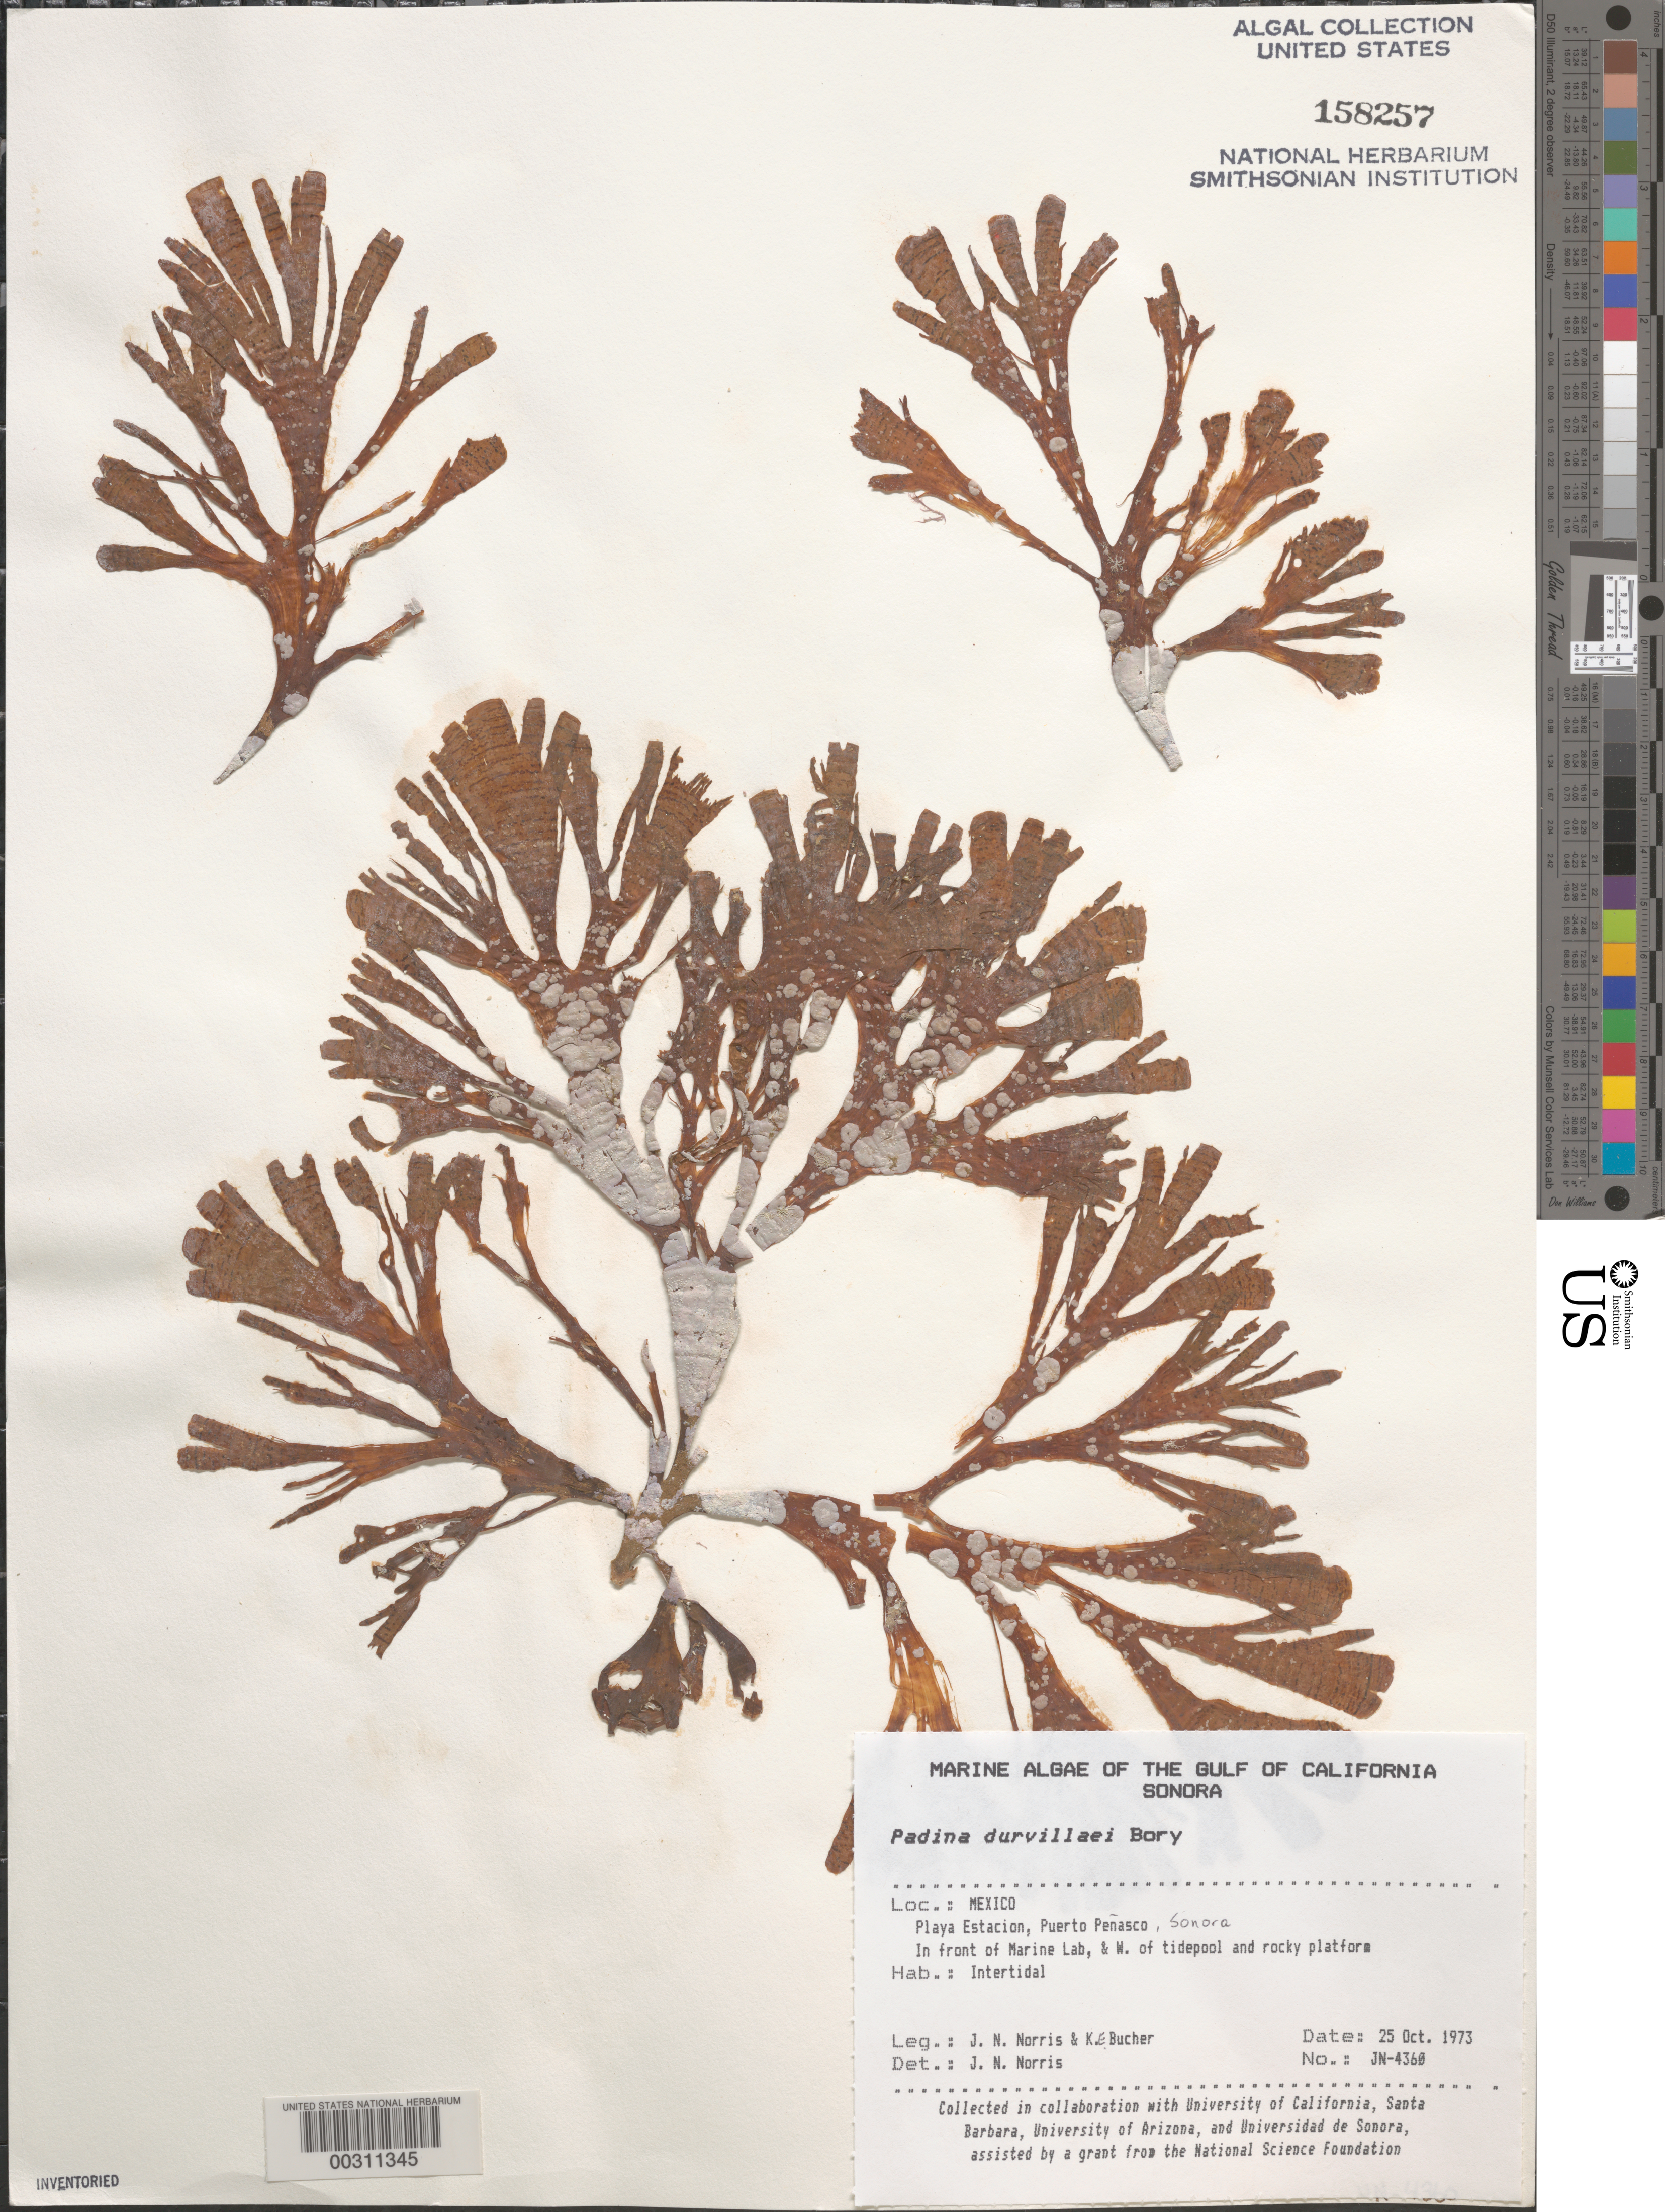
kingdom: Chromista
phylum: Ochrophyta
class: Phaeophyceae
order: Dictyotales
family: Dictyotaceae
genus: Padina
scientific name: Padina durvillaei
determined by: Norris, James N.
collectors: J. N. Norris & K. E. Bucher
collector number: JN-4360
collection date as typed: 25 Oct 1973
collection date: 1973-10-25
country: Mexico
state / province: Sonora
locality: Playa Estacion, Puerto Penasco, marine station area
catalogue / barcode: US 158257